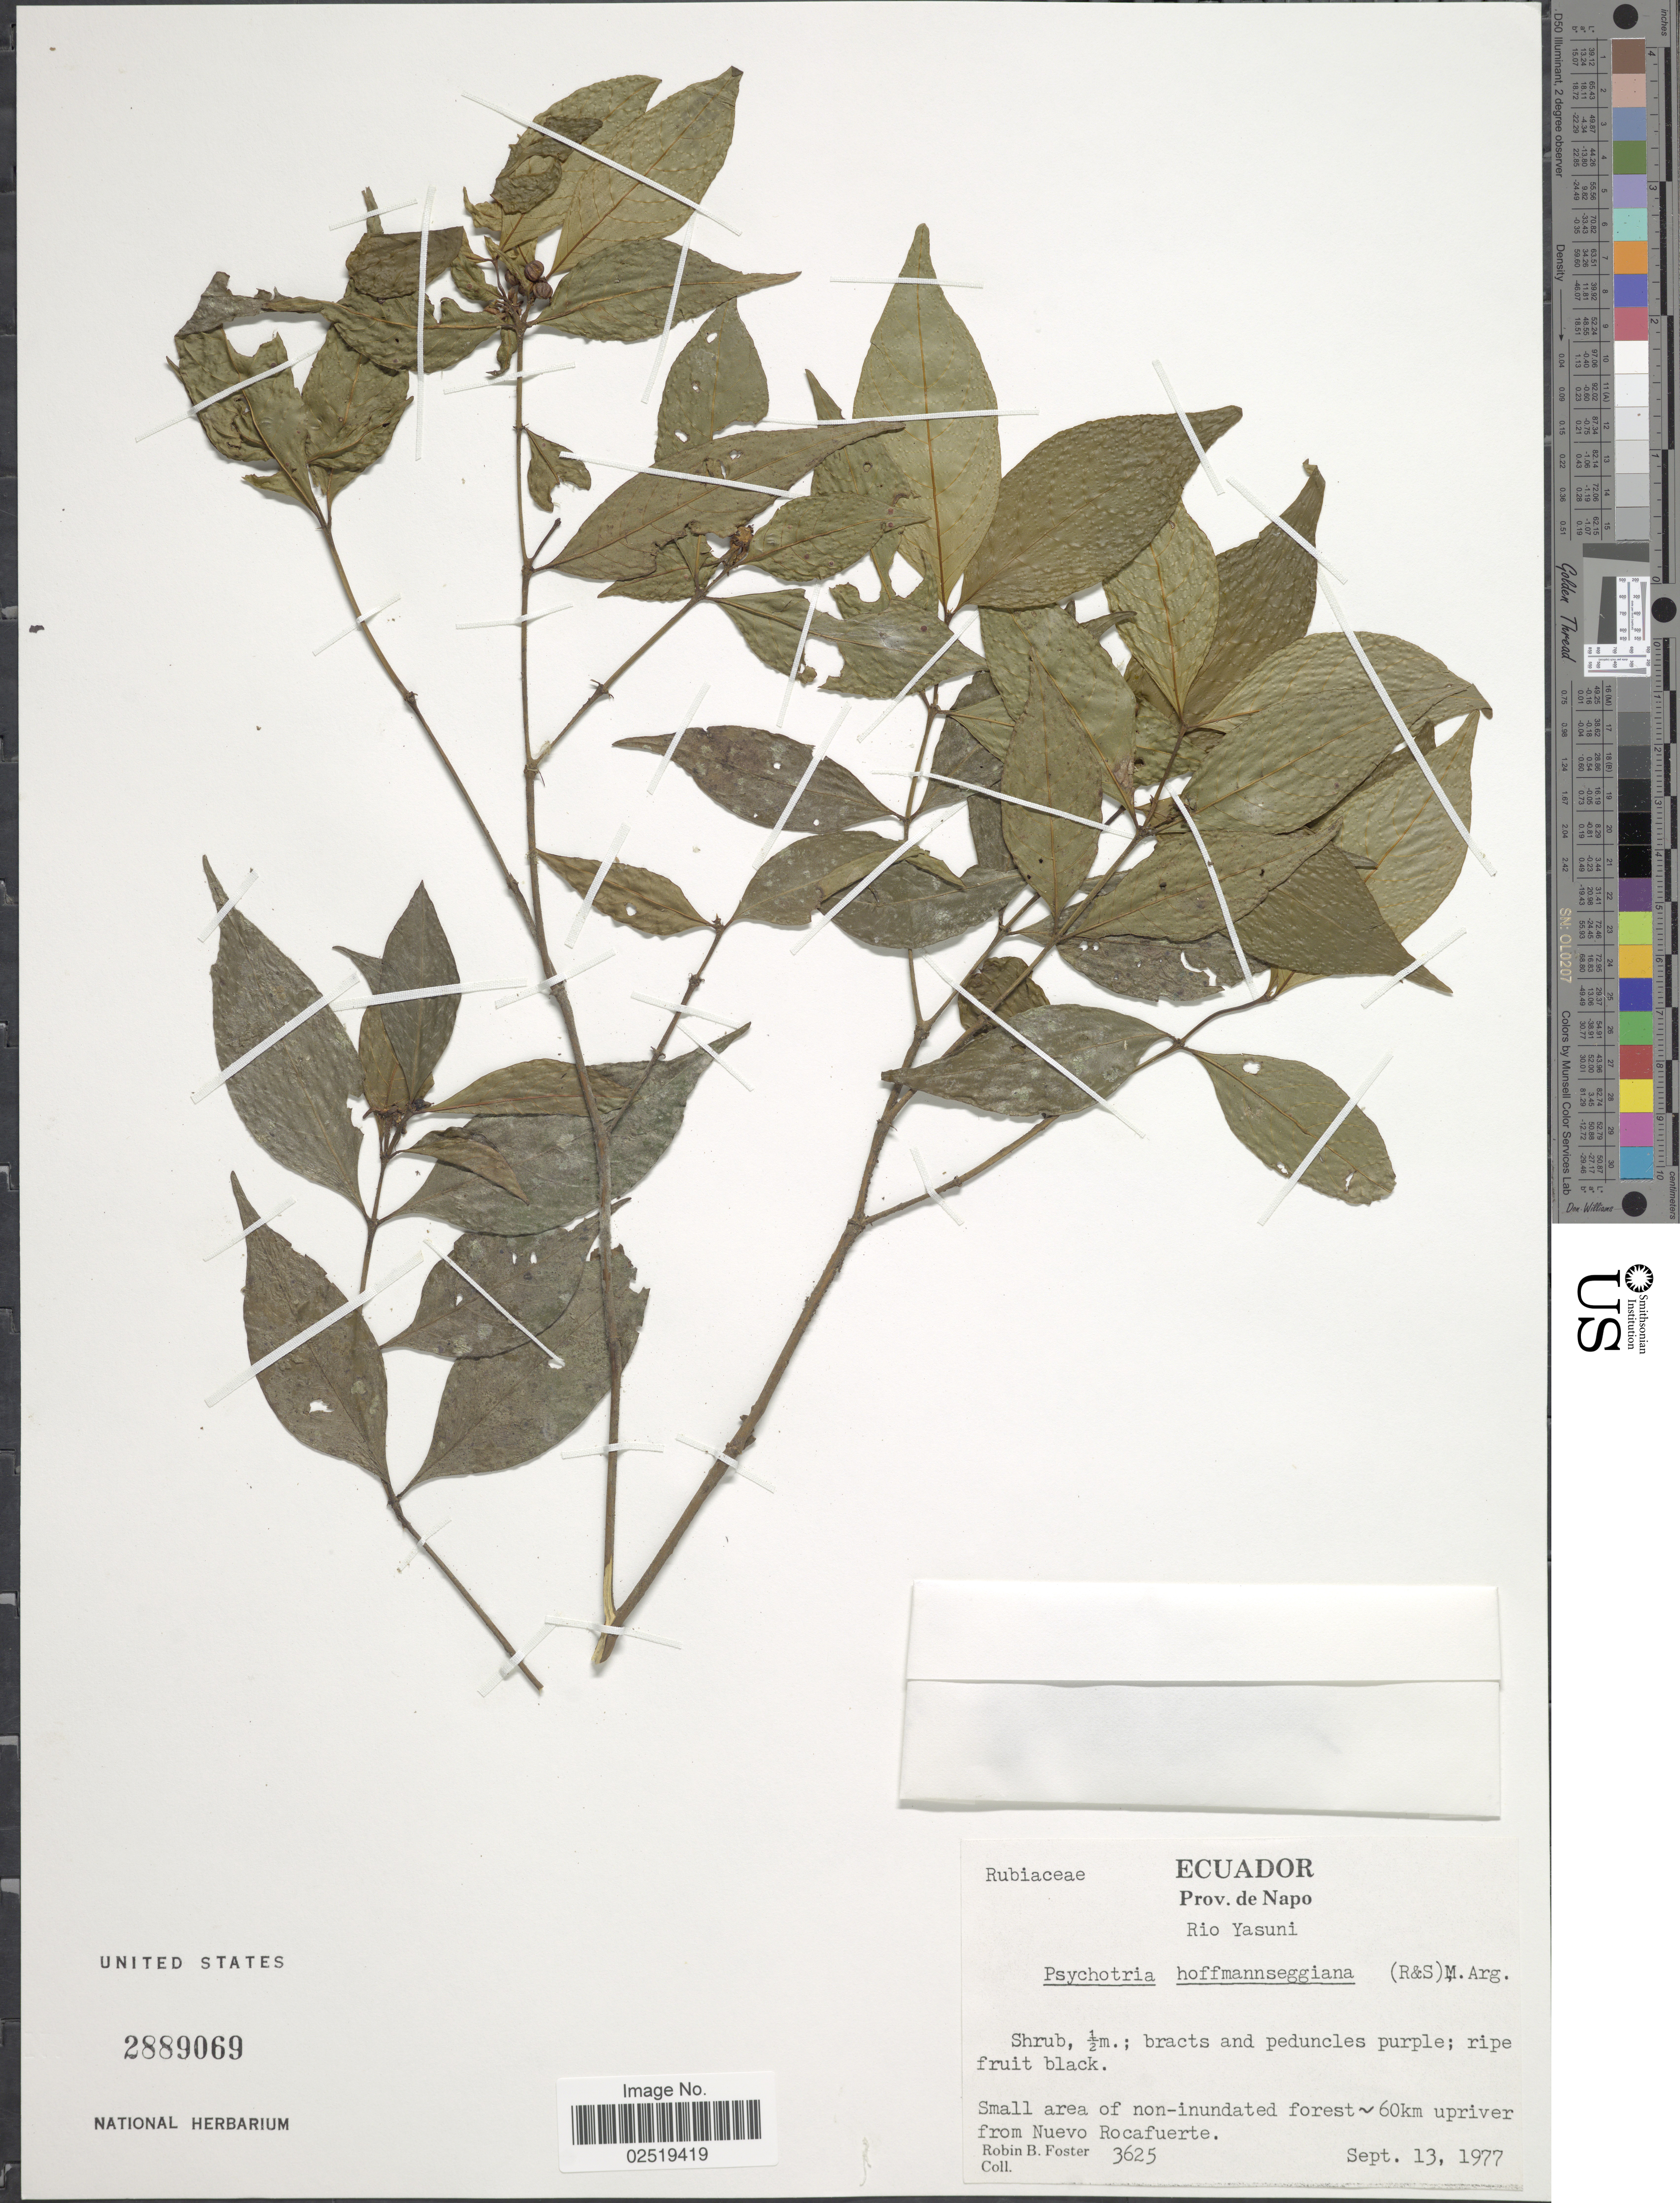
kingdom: Plantae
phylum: Tracheophyta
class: Magnoliopsida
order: Gentianales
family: Rubiaceae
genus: Psychotria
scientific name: Psychotria hoffmannseggiana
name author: (Willd. ex Roem. & Schult.) Müll. Arg.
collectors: R. B. Foster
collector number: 3625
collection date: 1977-09-13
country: Ecuador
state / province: Napo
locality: Rio Yasuni, small area of non-inundated forest ~60 km upriver from Nuevo Rocafuerte.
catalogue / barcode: US 2889069